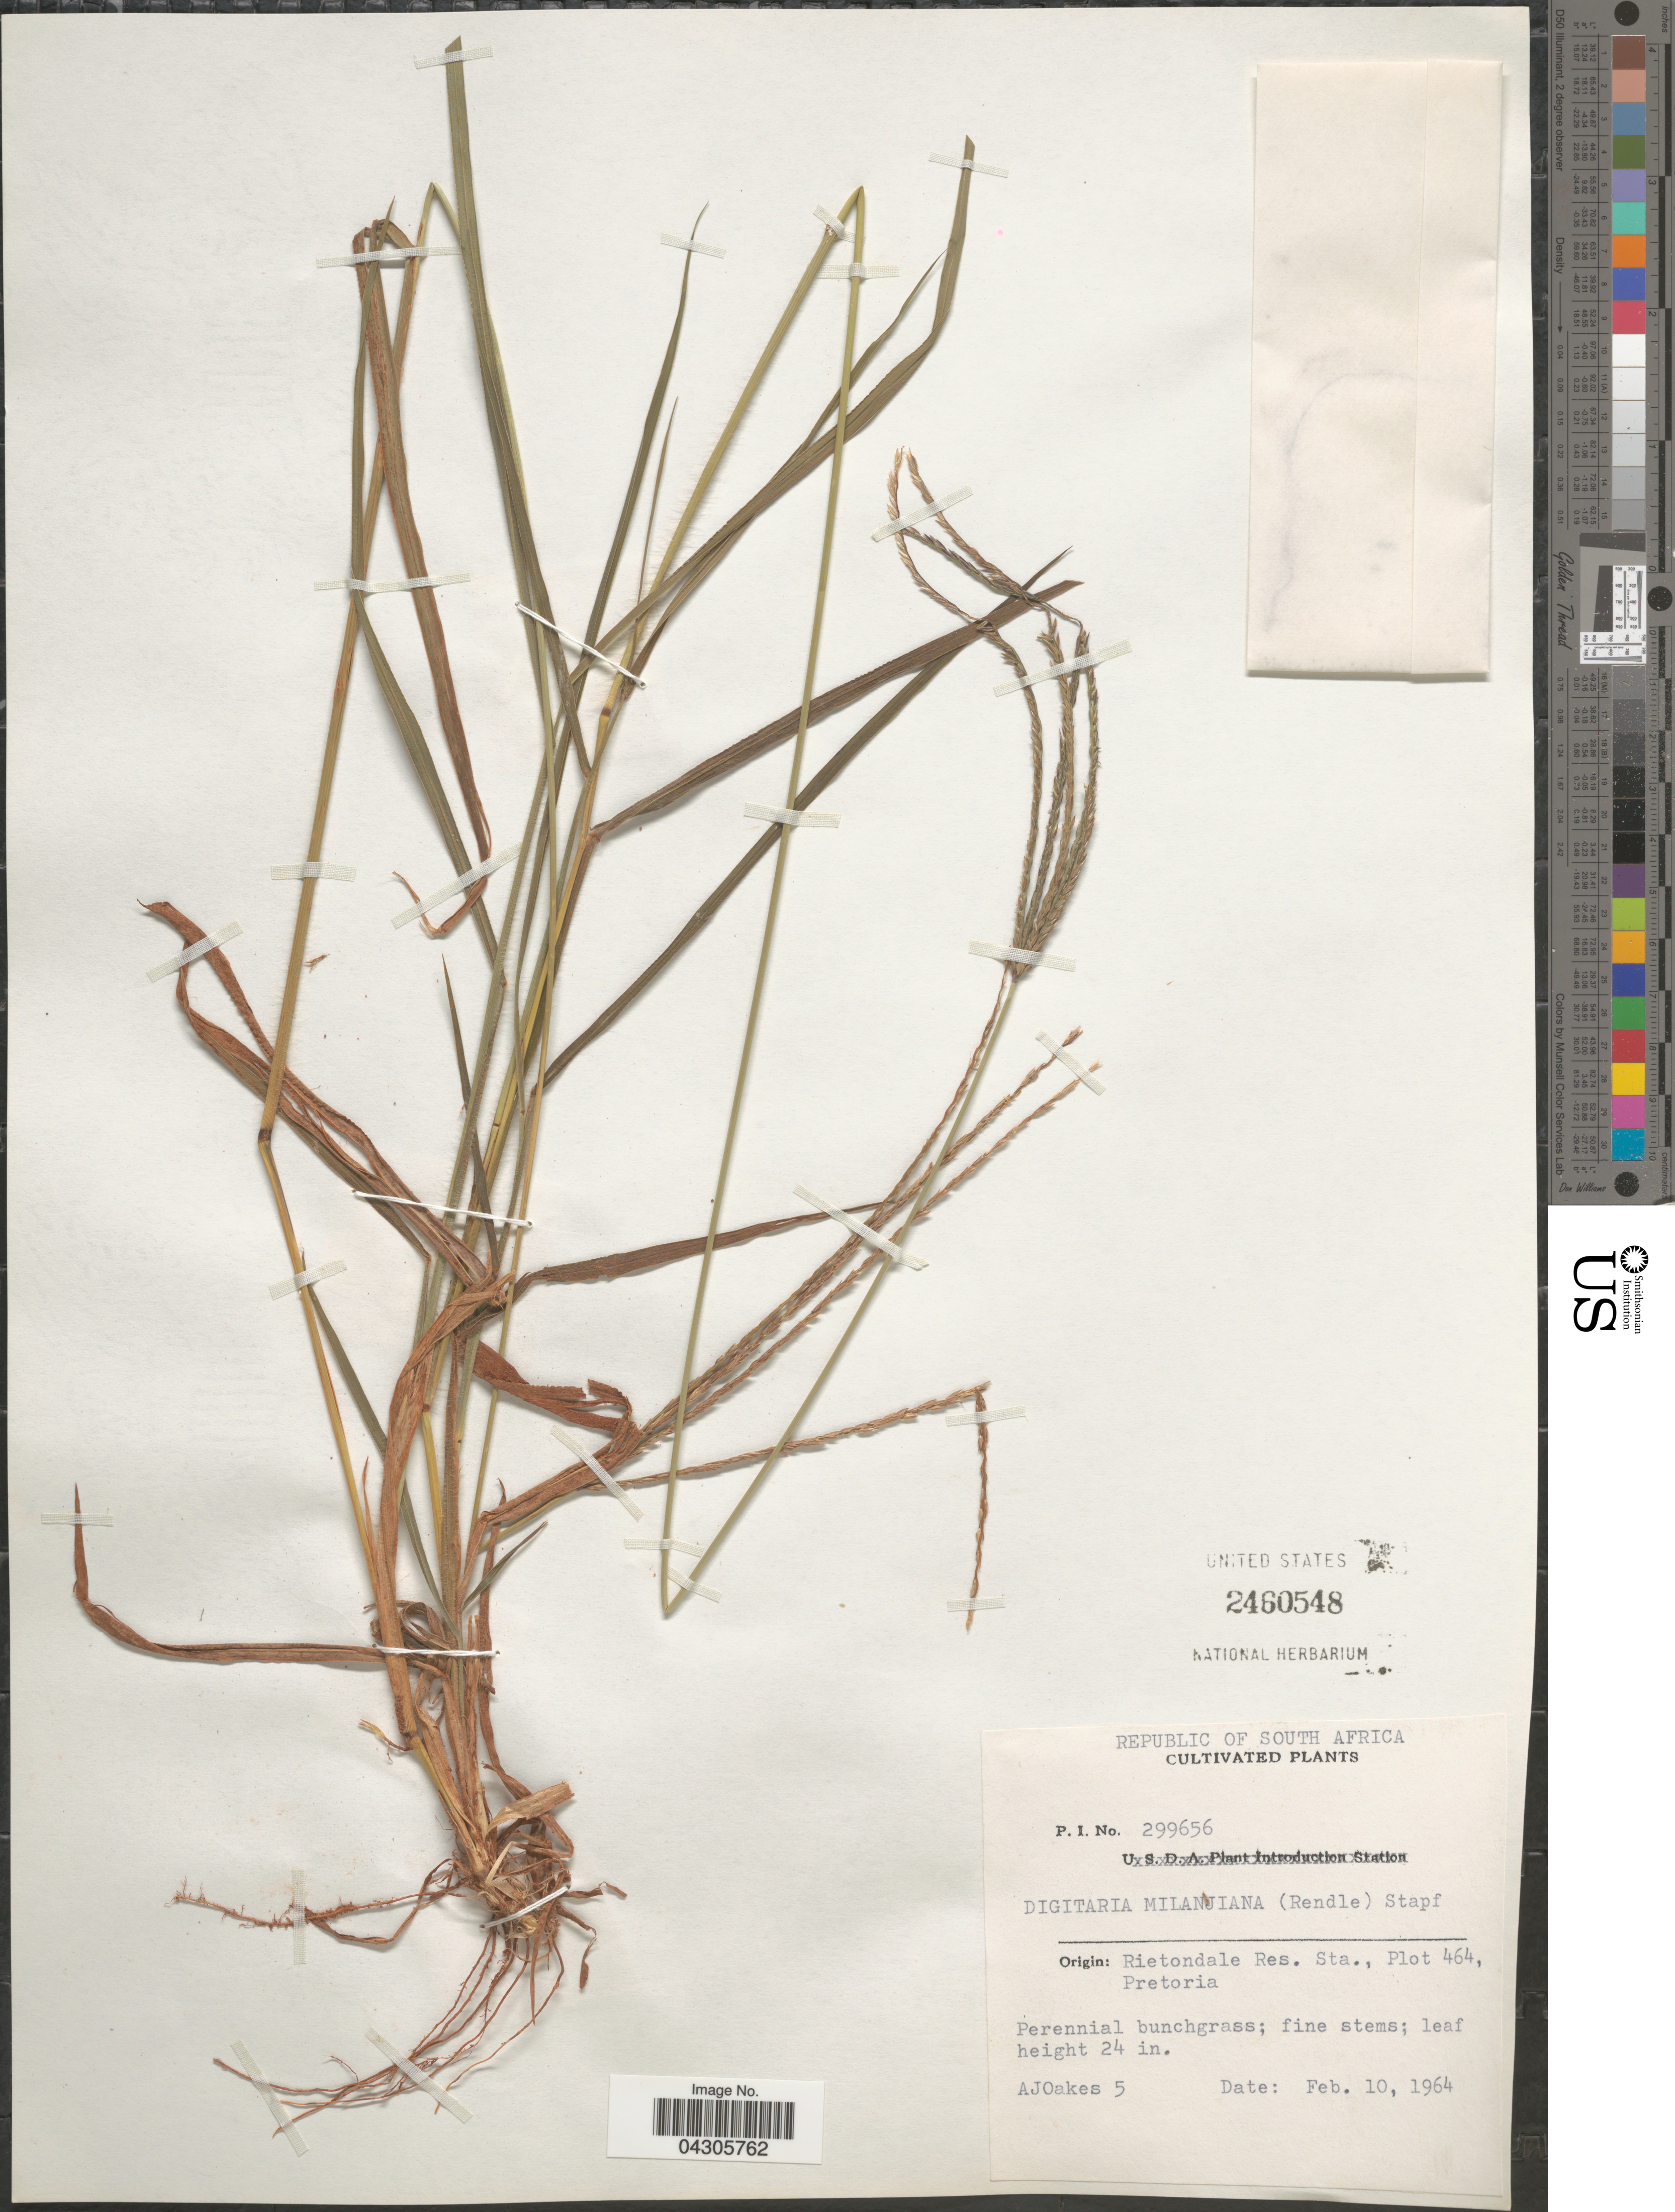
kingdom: Plantae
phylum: Tracheophyta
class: Liliopsida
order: Poales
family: Poaceae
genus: Digitaria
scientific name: Digitaria milanjiana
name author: (Rendle) Stapf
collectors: A. Oakes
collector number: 5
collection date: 1964-02-10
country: South Africa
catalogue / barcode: US 2460548